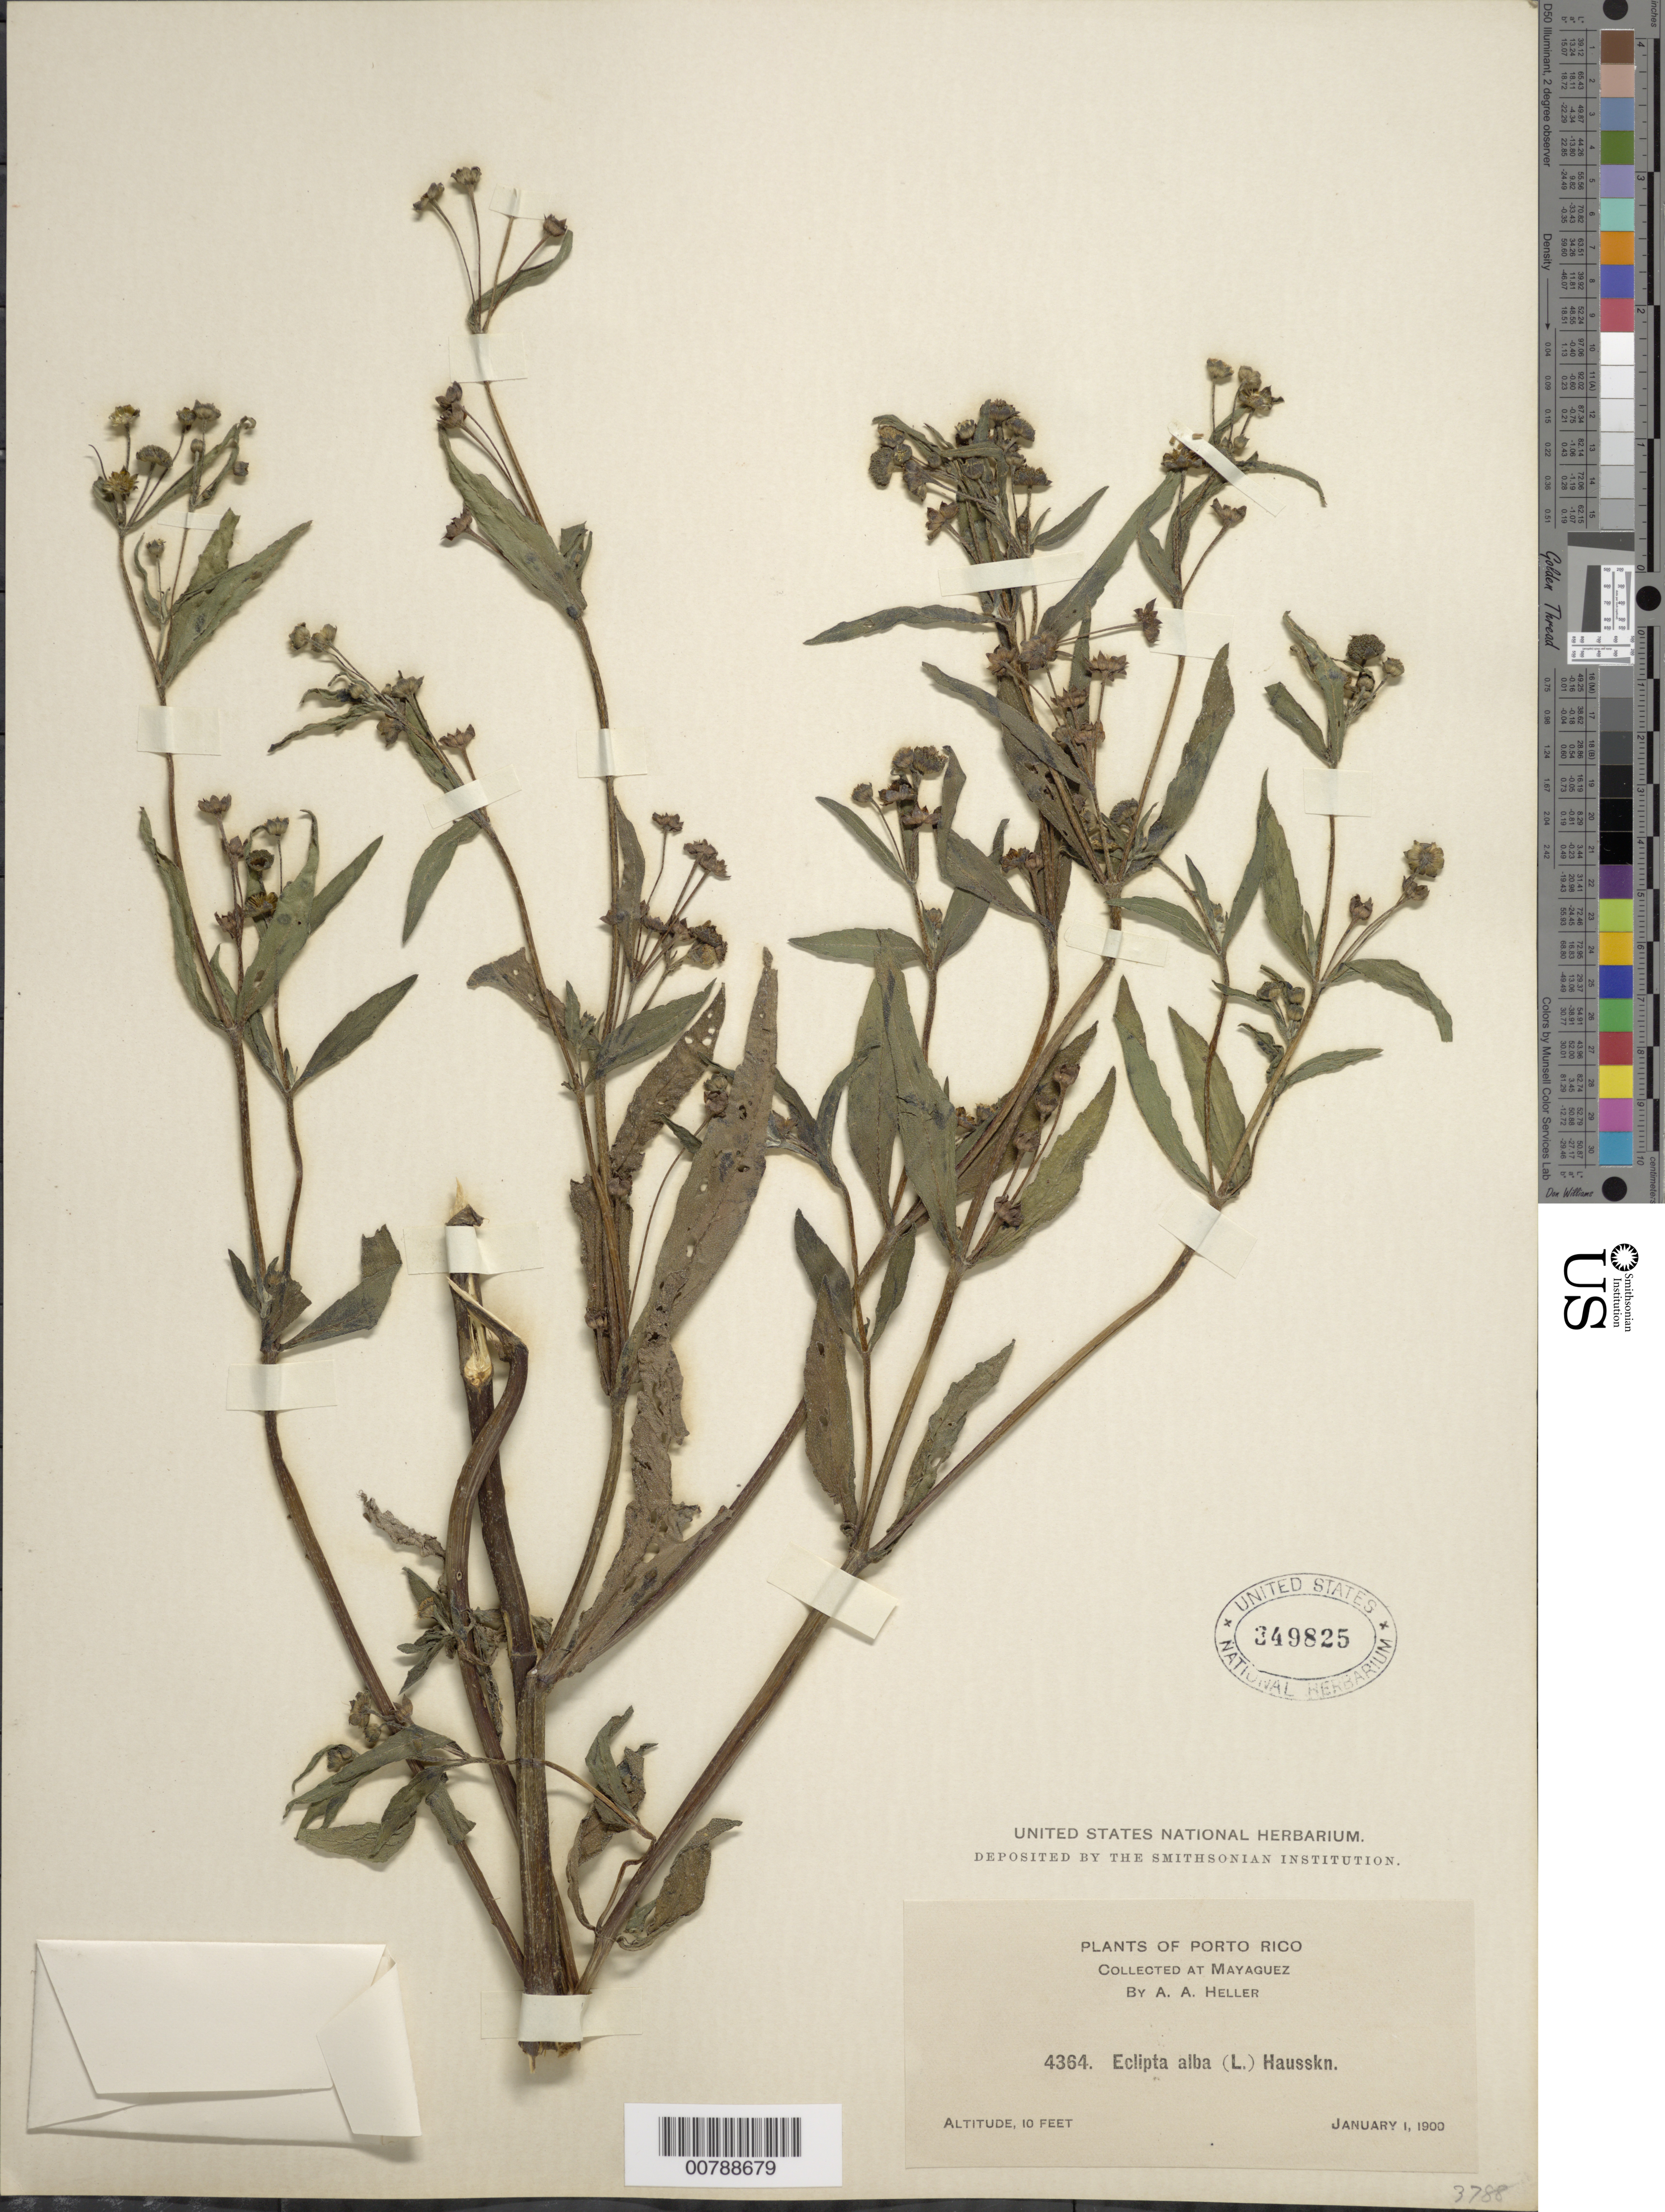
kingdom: Plantae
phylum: Tracheophyta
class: Magnoliopsida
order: Asterales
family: Asteraceae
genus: Eclipta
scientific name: Eclipta prostrata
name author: (L.) L.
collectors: A. A. Heller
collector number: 4364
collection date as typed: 01 Jan 1900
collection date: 1900-01-01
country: Puerto Rico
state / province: Mayagüez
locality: Mayagüez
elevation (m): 3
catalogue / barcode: US 349825